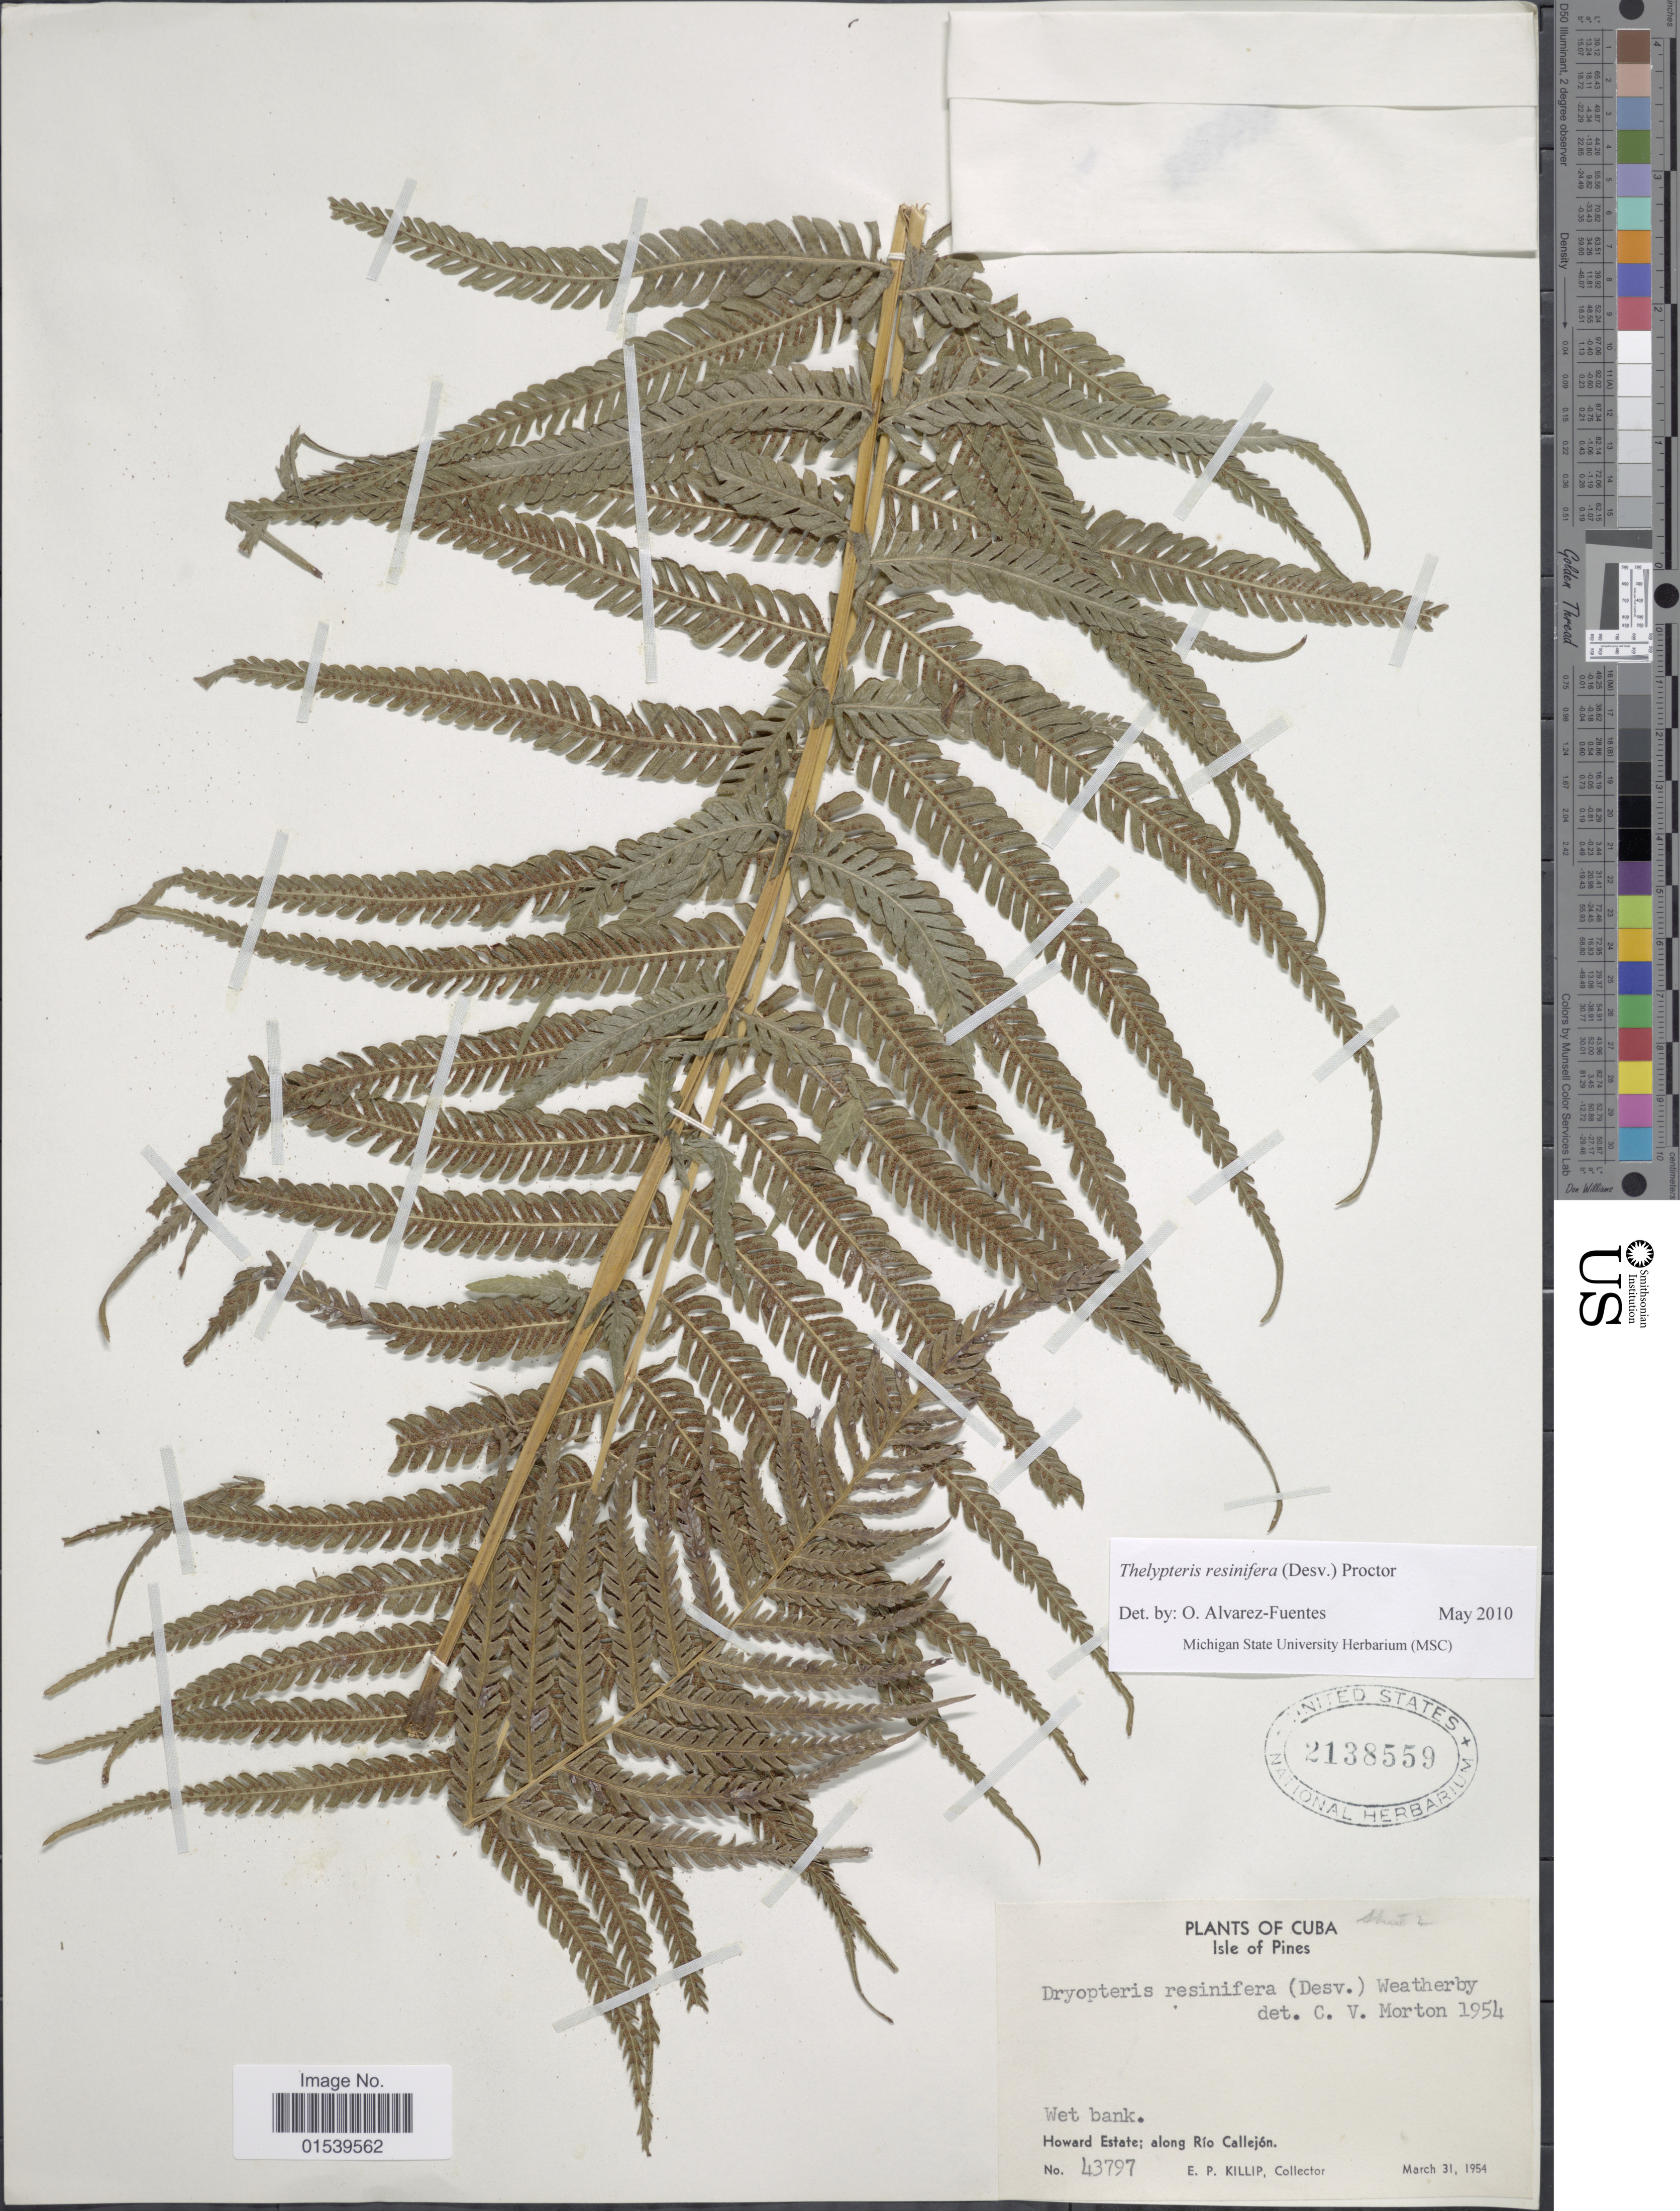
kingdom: Plantae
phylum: Tracheophyta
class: Polypodiopsida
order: Polypodiales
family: Thelypteridaceae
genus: Amauropelta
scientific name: Amauropelta resinifera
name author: (Desv.) Pic. Serm.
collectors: E. P. Killip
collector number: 43797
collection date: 1954-03-31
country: Cuba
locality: Isle of Pines, Howard Estate; along Rio Callejon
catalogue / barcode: US 2138559